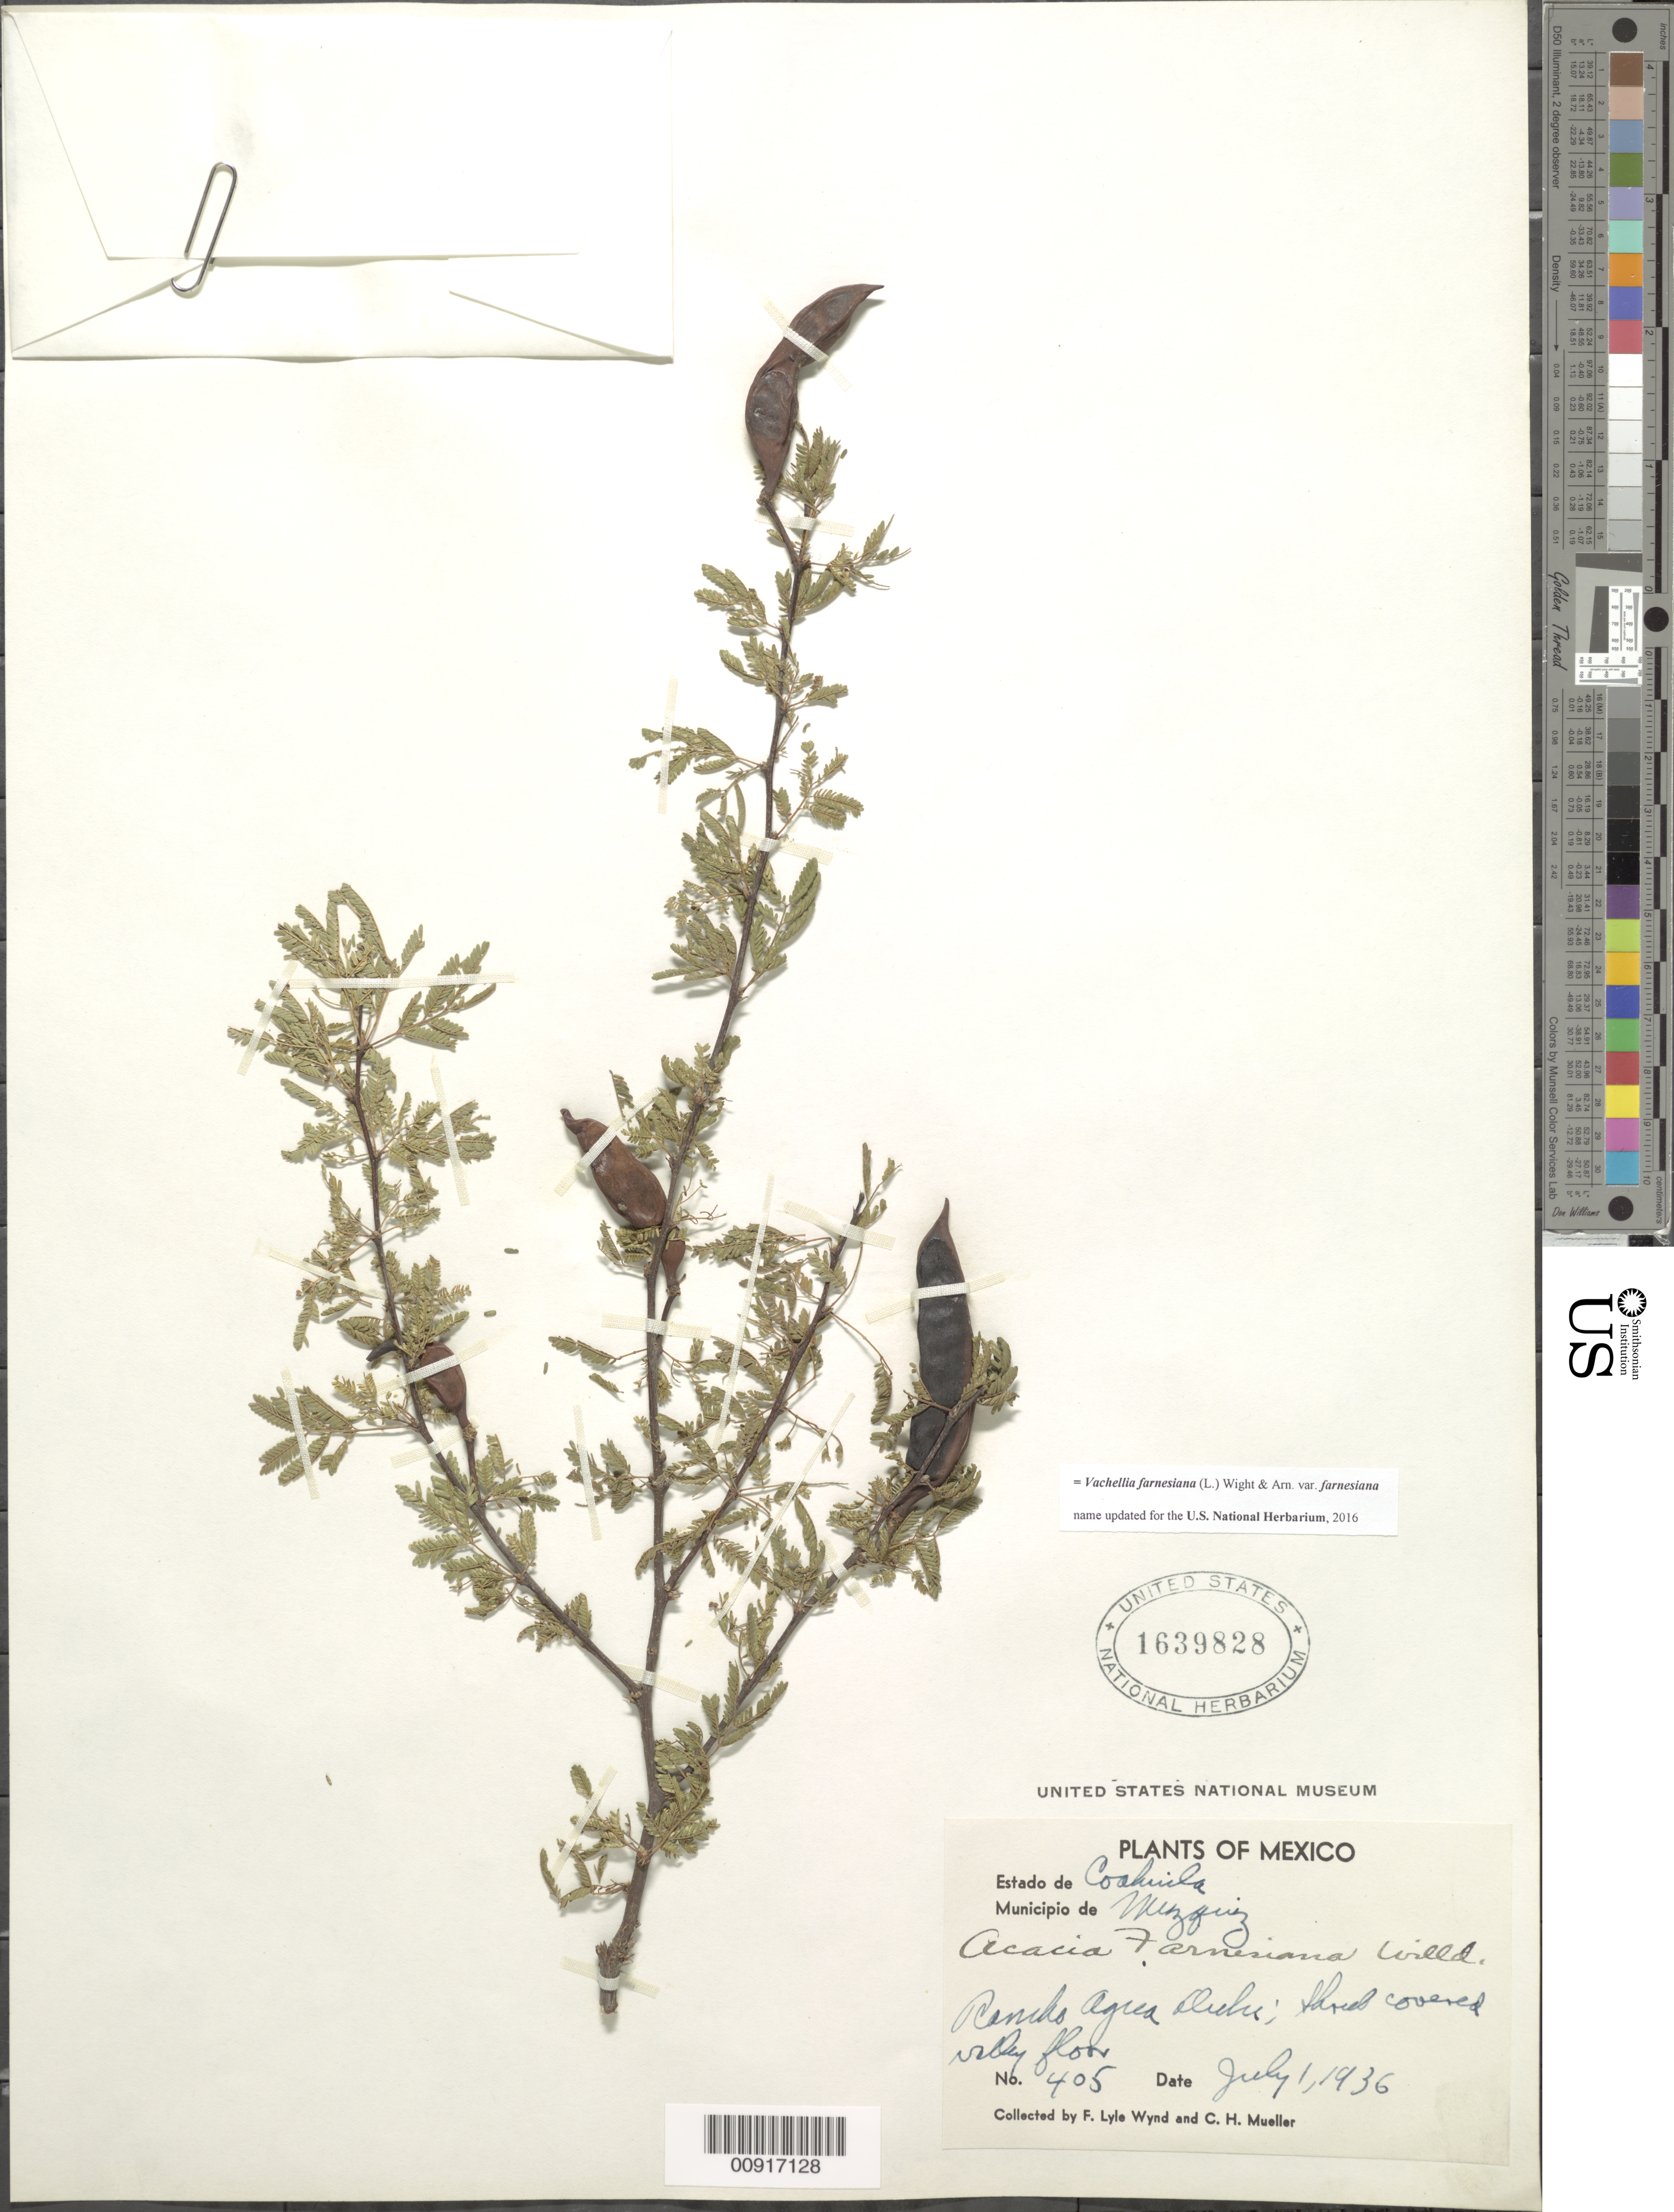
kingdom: Plantae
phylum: Tracheophyta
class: Magnoliopsida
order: Fabales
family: Fabaceae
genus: Vachellia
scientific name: Vachellia farnesiana var. farnesiana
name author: (L.) Wight & Arn.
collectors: F. L. Wynd & C. H. Mueller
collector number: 405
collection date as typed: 01 Jul 1936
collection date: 1936-07-01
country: Mexico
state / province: Coahuila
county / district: Múzquiz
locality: Estado de Coahuila, Municipio de Múzquiz, Rancho Agua Dulce.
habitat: Shrub covered valley floor.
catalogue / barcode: US 1639828